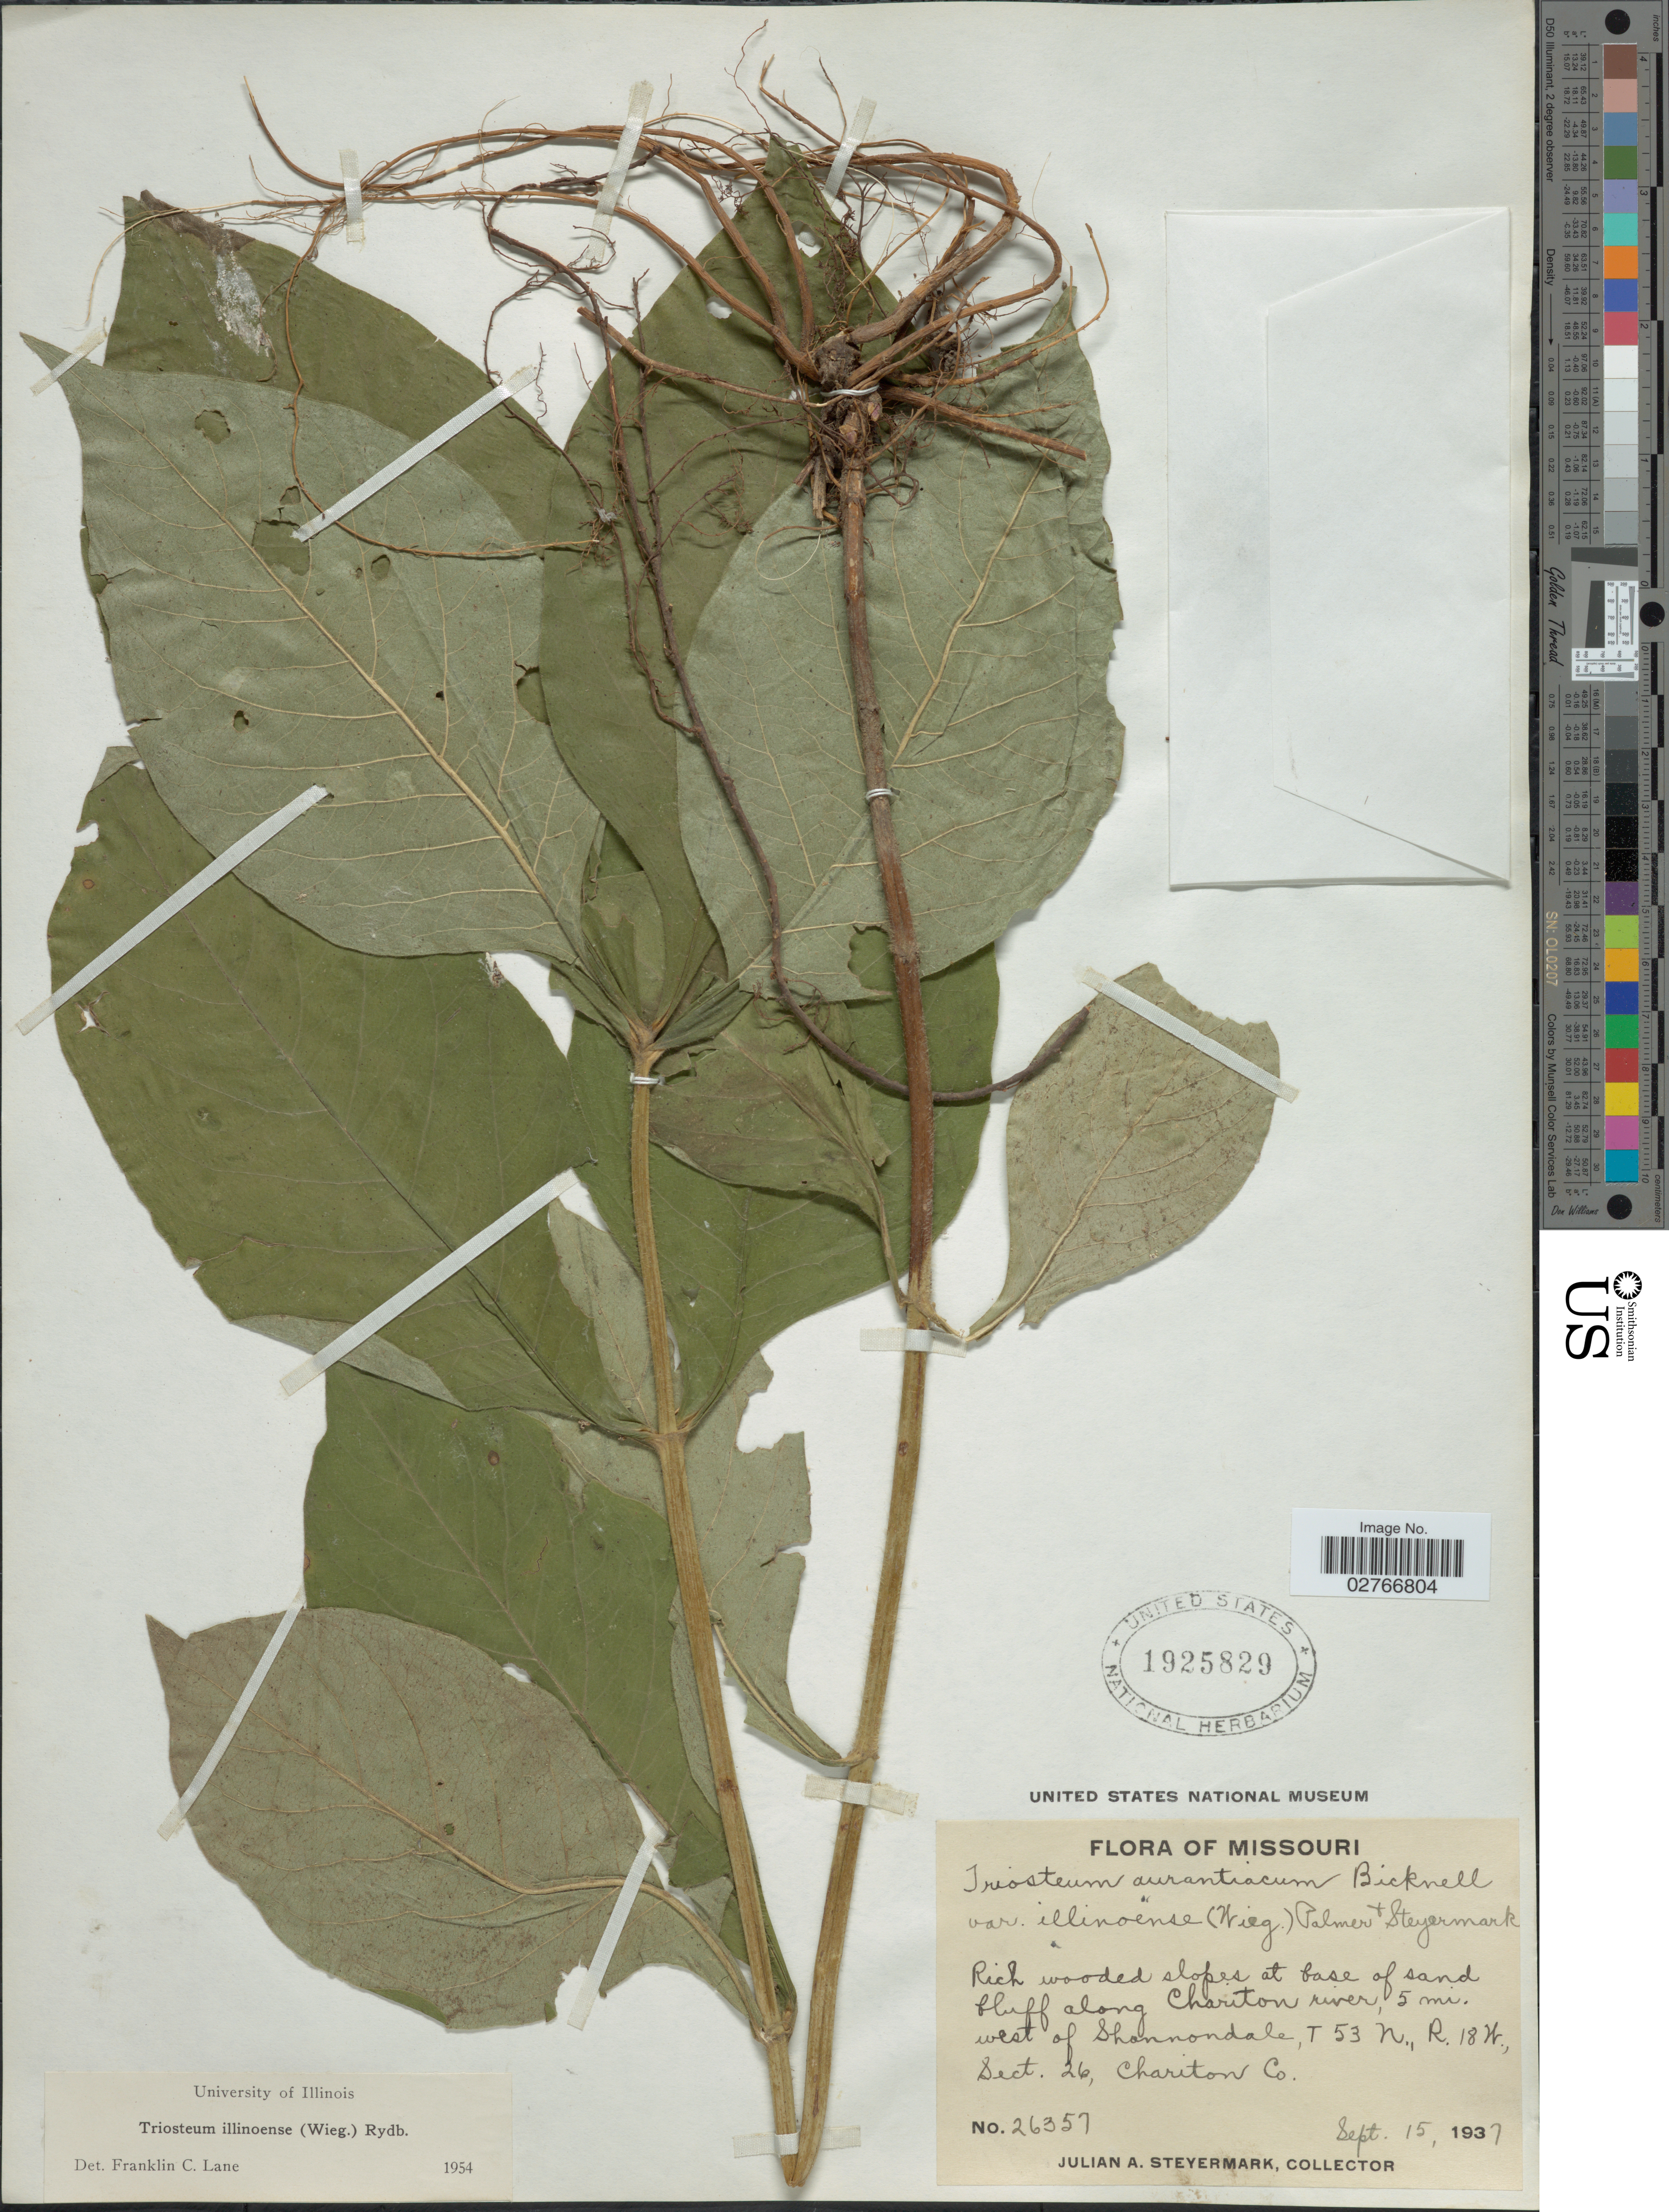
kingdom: Plantae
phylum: Tracheophyta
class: Magnoliopsida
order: Dipsacales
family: Caprifoliaceae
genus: Triosteum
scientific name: Triosteum illinoense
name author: (Wiegand) Rydb.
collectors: J. Steyermark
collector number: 26357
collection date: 1937-09-15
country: United States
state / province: Missouri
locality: Rich wooded slopes at base of sand bluff along Chariton river, 5 mi. west of Shannondale, T 53 N., E. 18 W., Sect. 26, Chariton Co.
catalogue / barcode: US 1925829